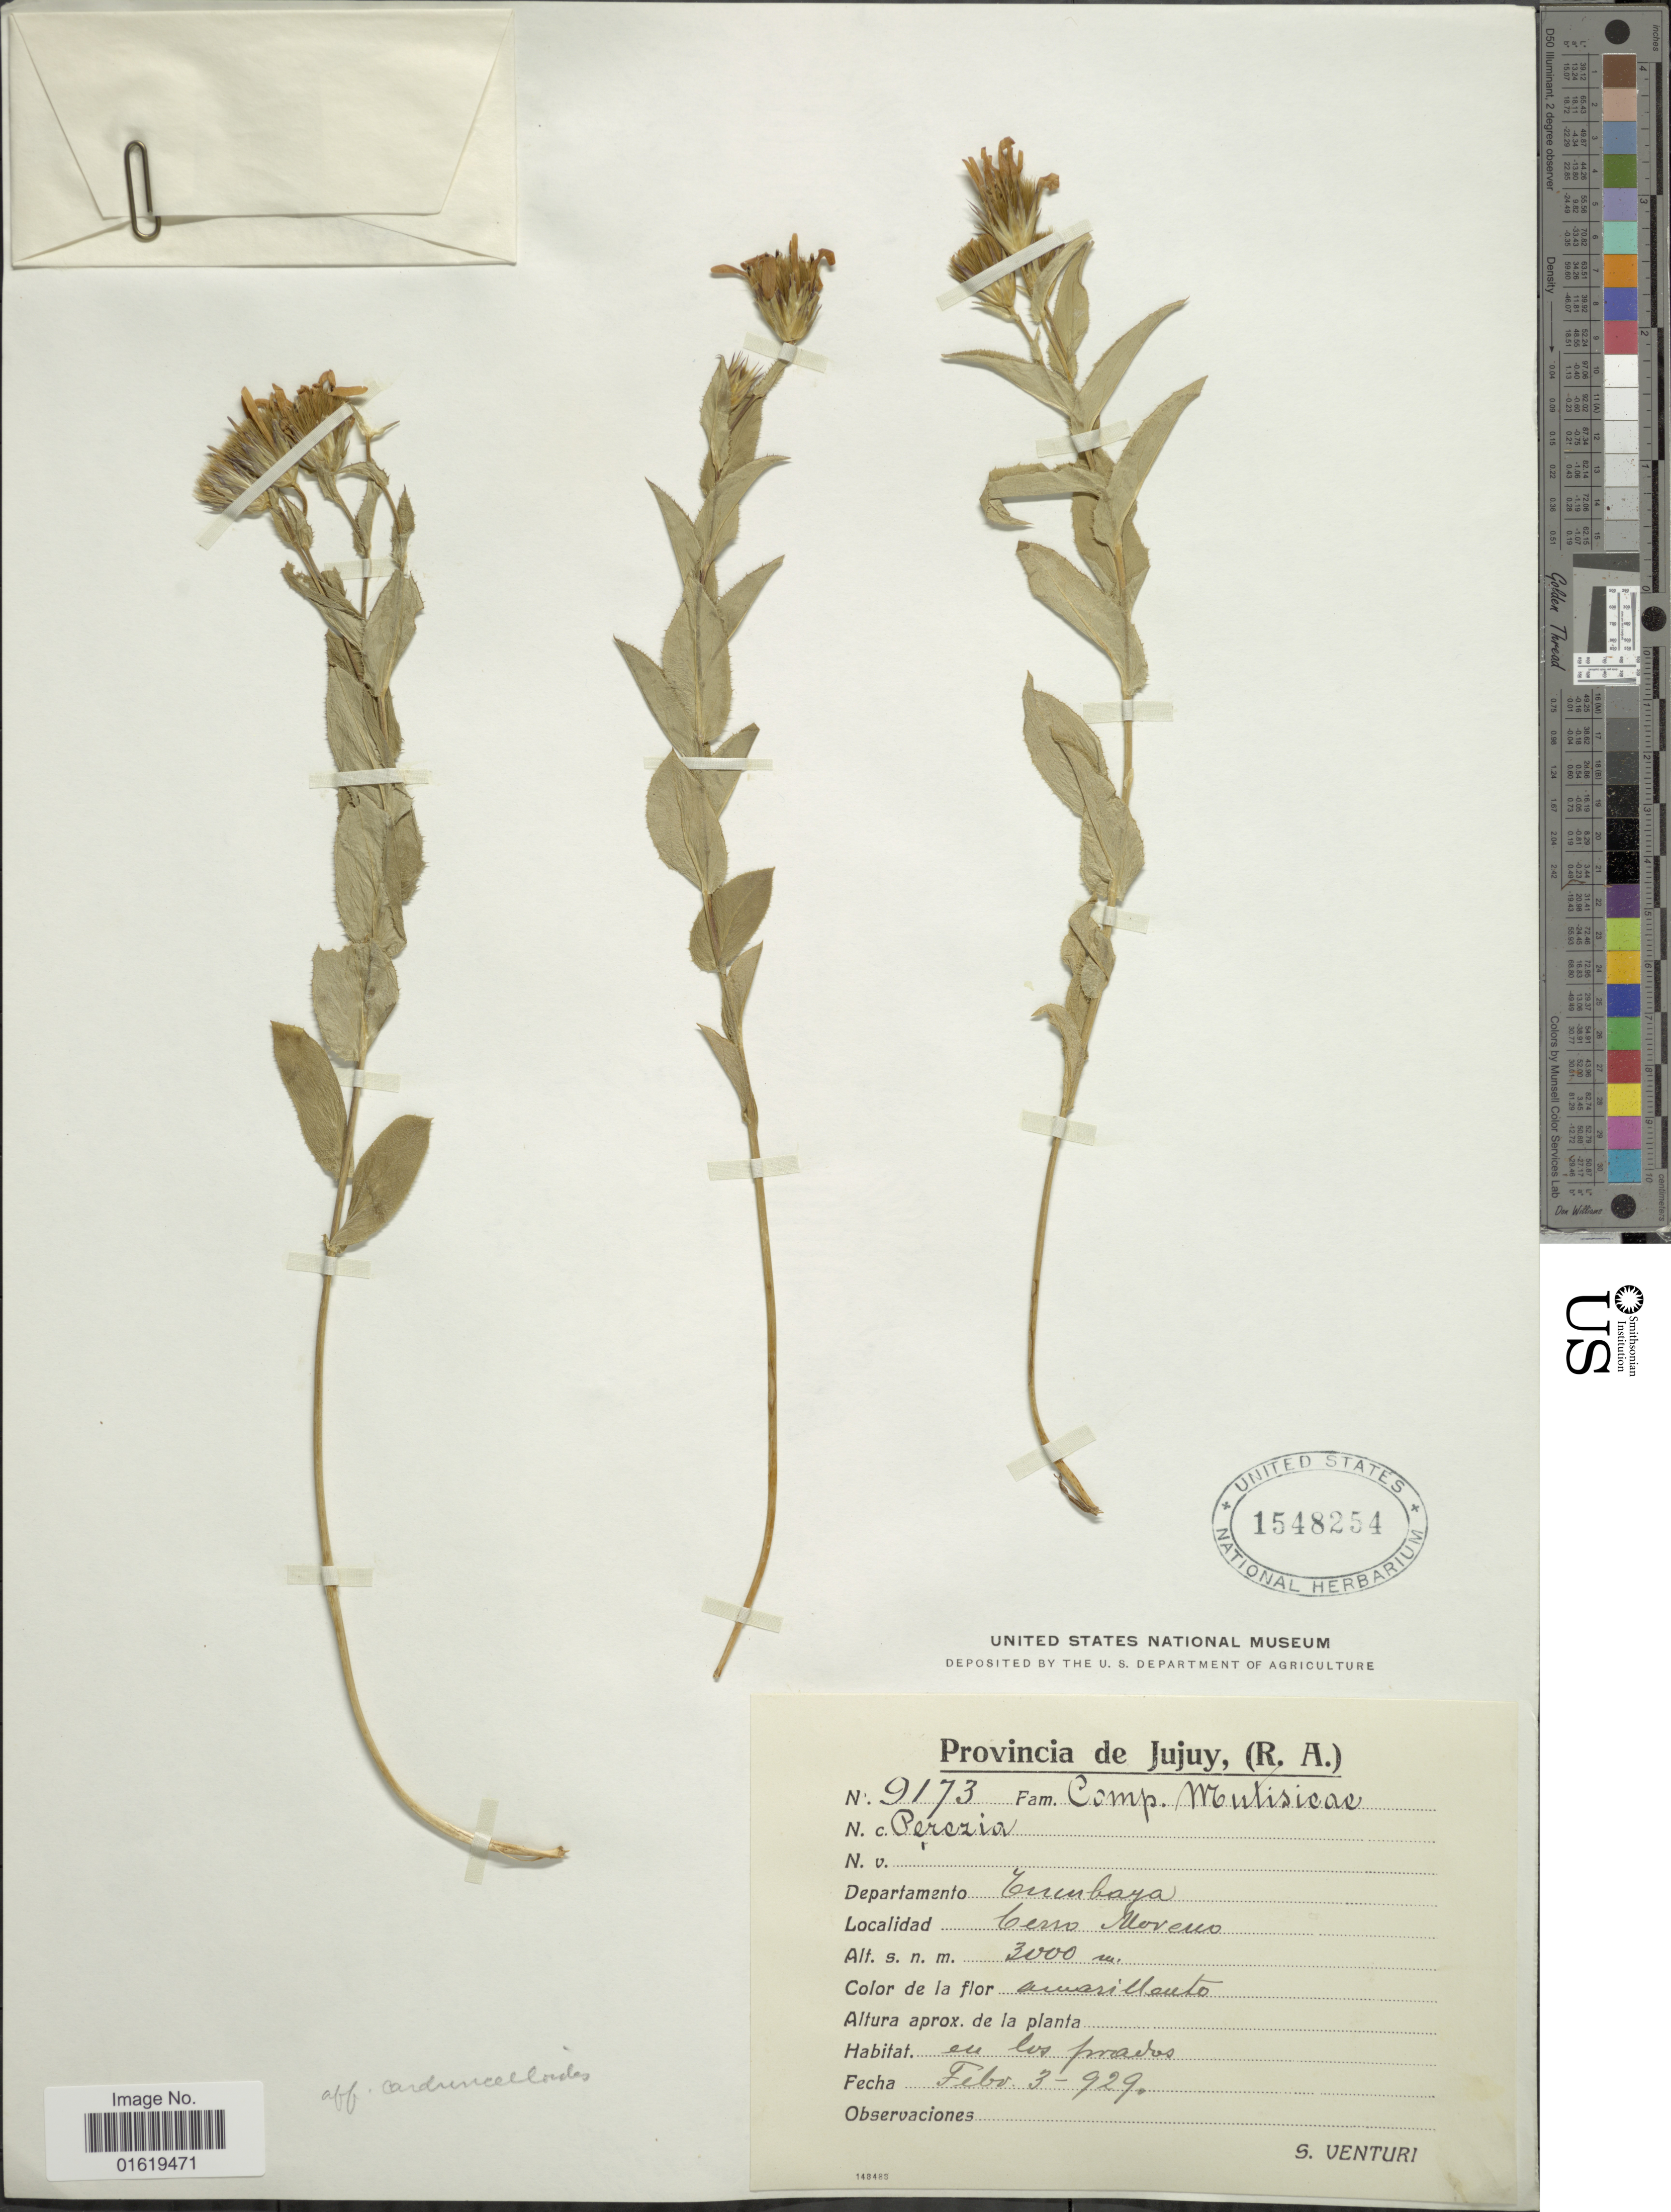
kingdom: Plantae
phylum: Tracheophyta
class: Magnoliopsida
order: Asterales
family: Asteraceae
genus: Perezia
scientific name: Perezia carduncelloides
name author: Griseb.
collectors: S. Venturi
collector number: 9173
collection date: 1929-02-03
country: Argentina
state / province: Jujuy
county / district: Cumbaya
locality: Cerro Moreno.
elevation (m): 3000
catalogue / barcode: US 1548254